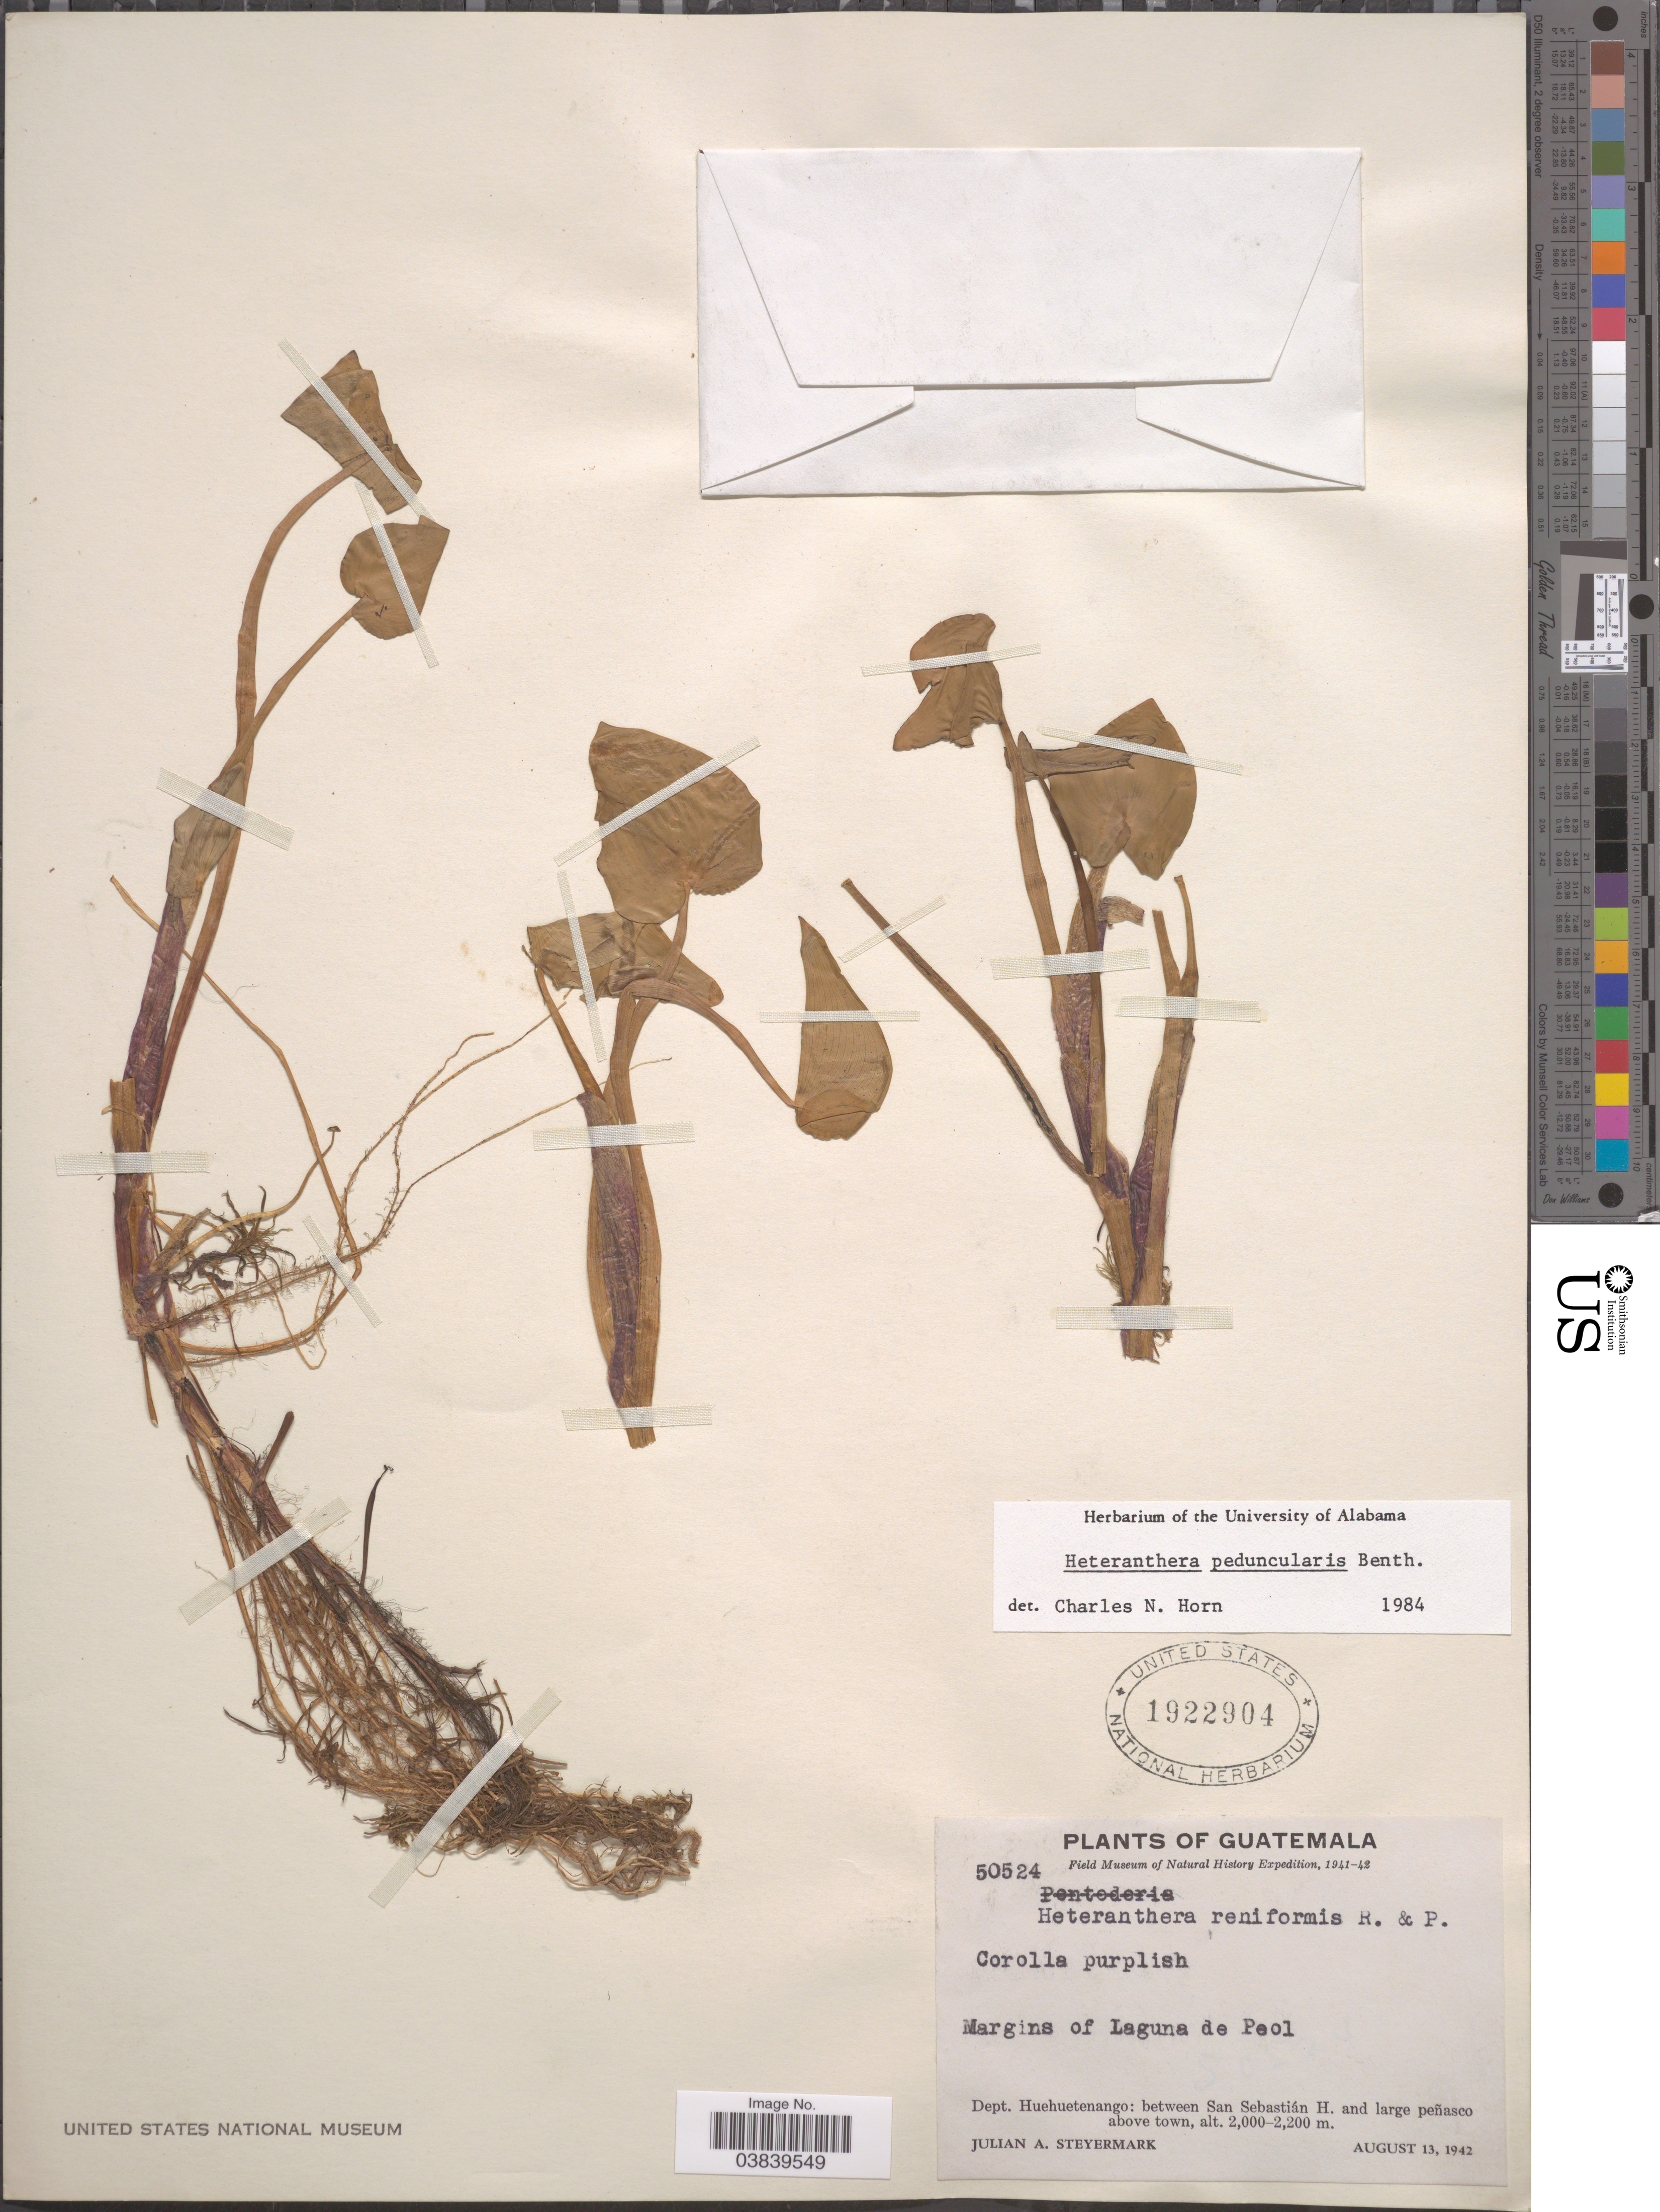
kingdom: Plantae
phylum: Tracheophyta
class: Liliopsida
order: Commelinales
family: Pontederiaceae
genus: Heteranthera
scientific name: Heteranthera peduncularis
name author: Benth.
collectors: J. Steyermark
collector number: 50524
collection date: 1942-08-13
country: Guatemala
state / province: Huehuetenango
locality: Margins of Laguna de Peol. Dept. Huehuetenango: between San Sebastián H. and large peñasco above town.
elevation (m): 2000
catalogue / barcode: US 1922904